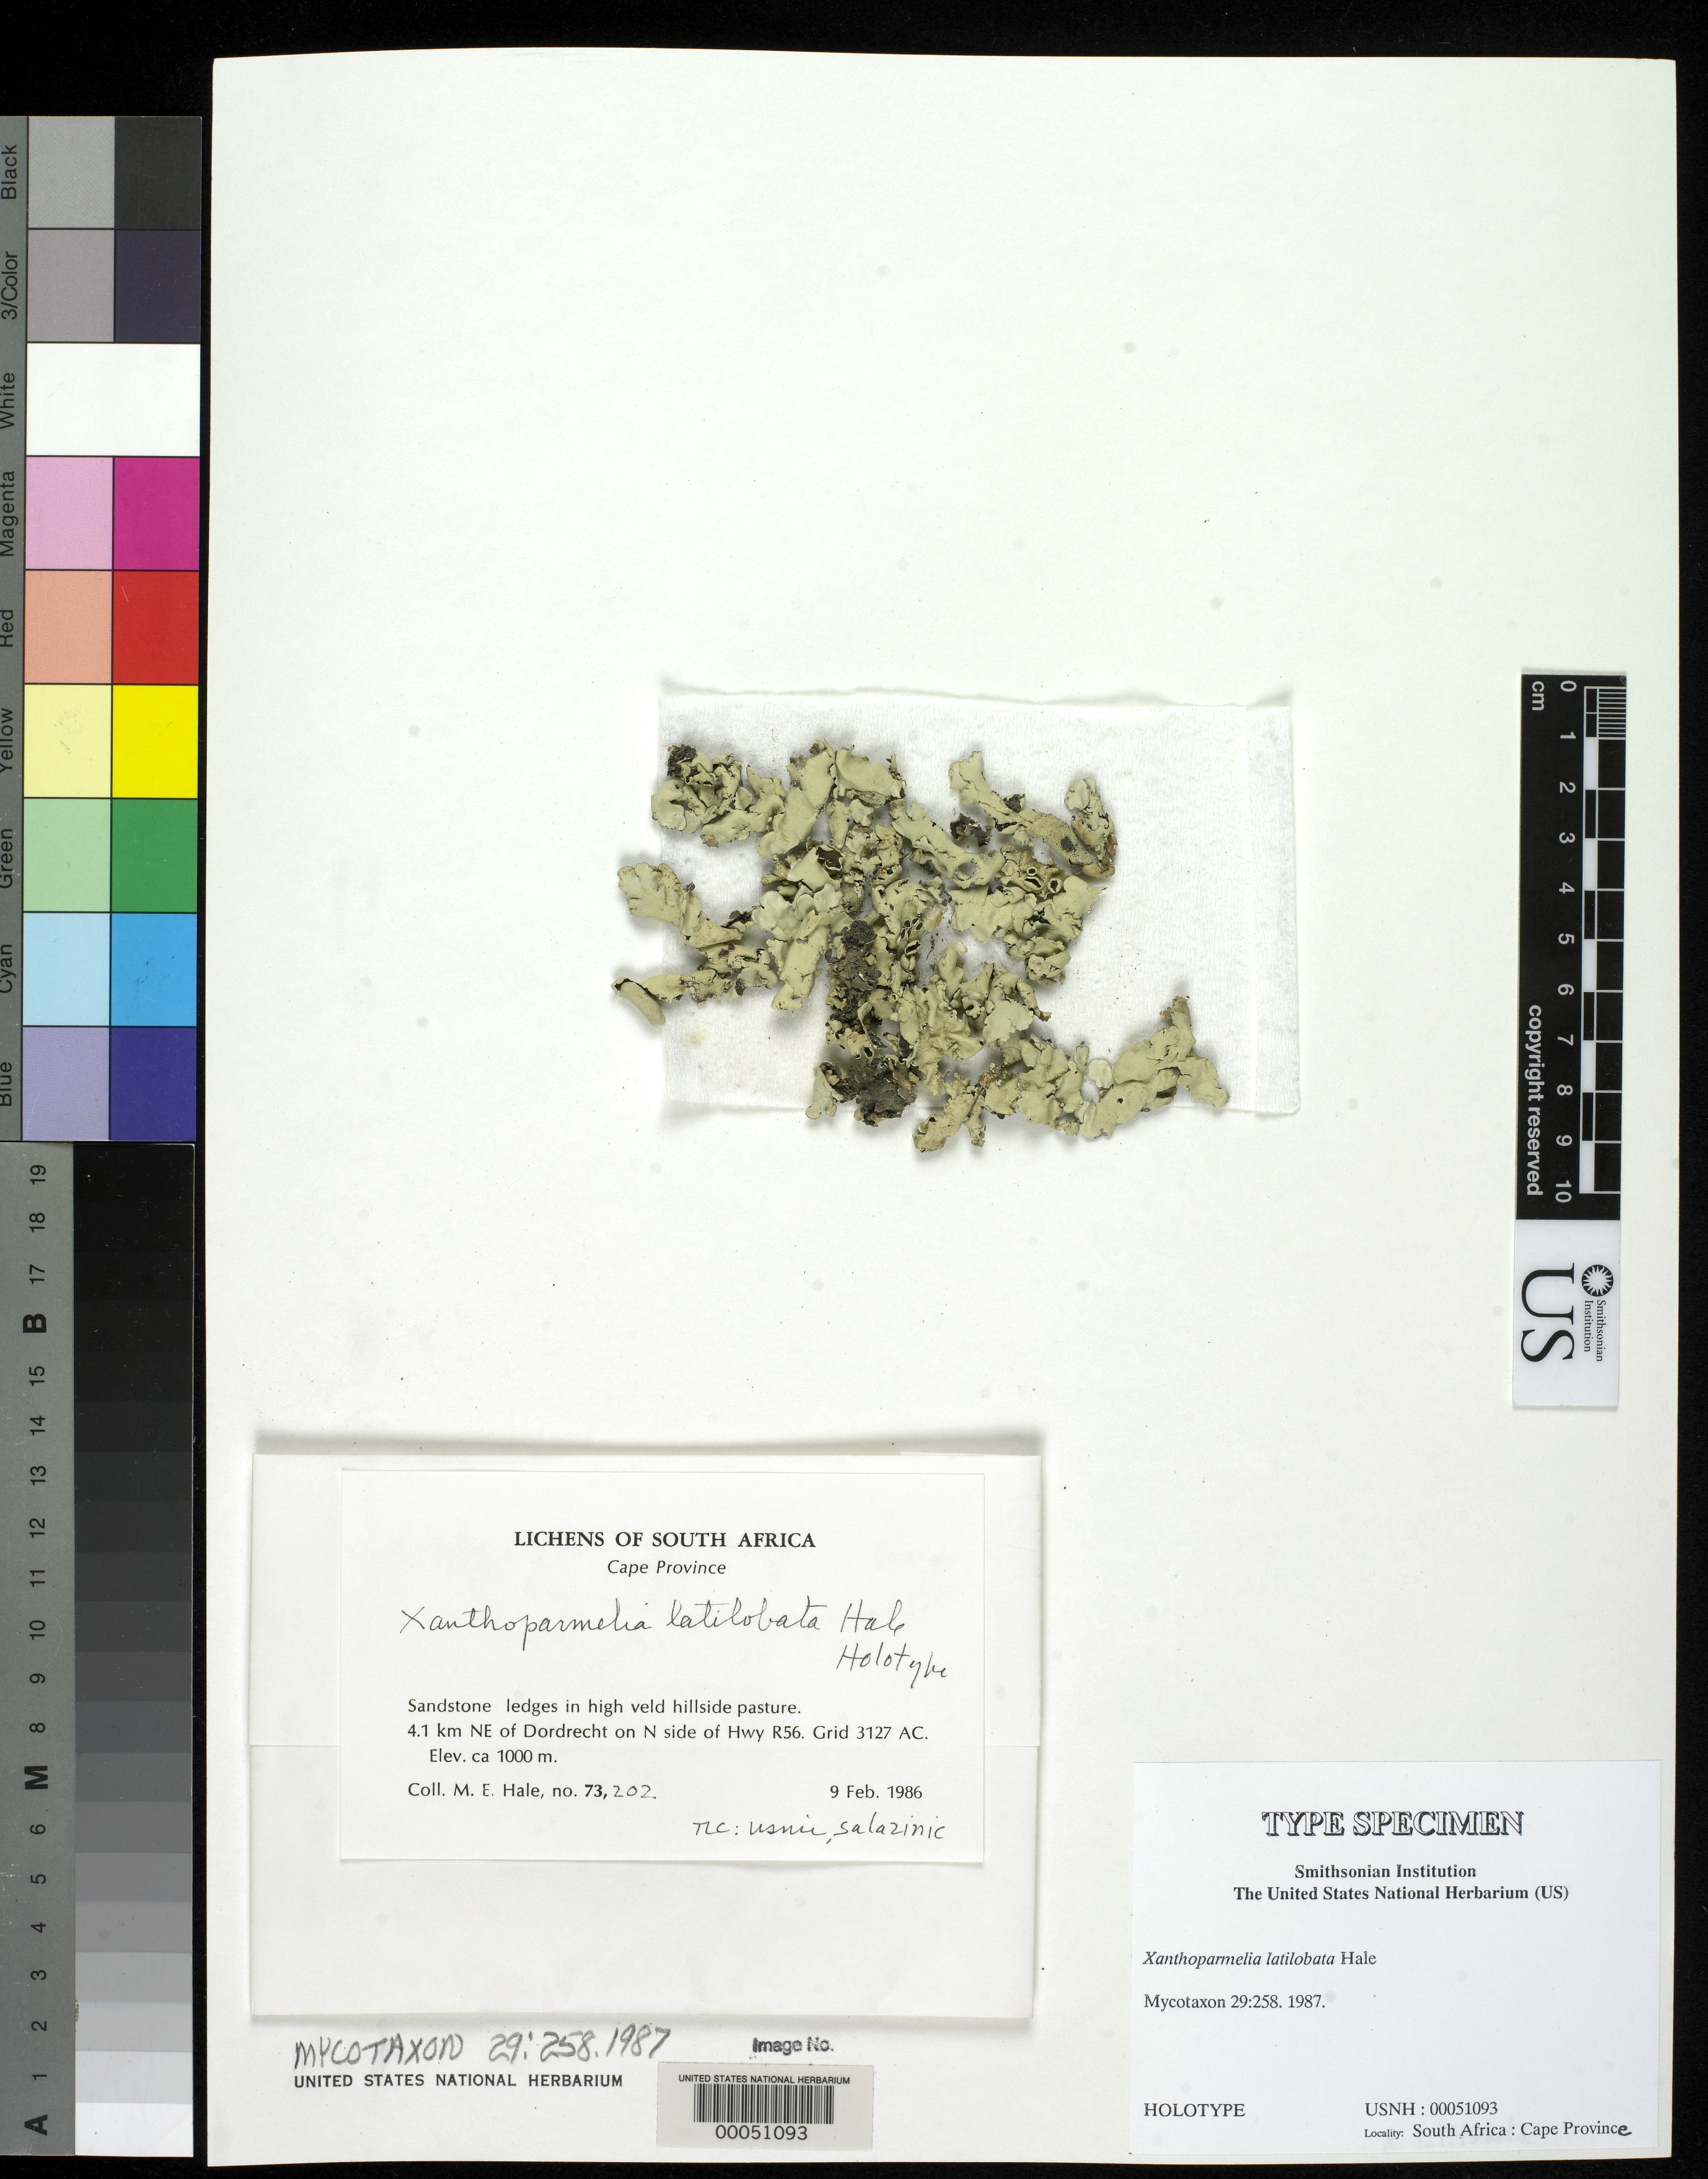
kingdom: Fungi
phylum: Ascomycota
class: Lecanoromycetes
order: Lecanorales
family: Parmeliaceae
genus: Xanthoparmelia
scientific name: Xanthoparmelia latilobata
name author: Hale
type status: Holotype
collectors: M. Hale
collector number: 73202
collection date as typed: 09 Feb 1986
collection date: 1986-02-09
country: South Africa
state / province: Eastern Cape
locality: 4.1 km NE of Dordrecht on N side of Hwy R56, sandstone ledges in high veld hillside pasture.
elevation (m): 1000